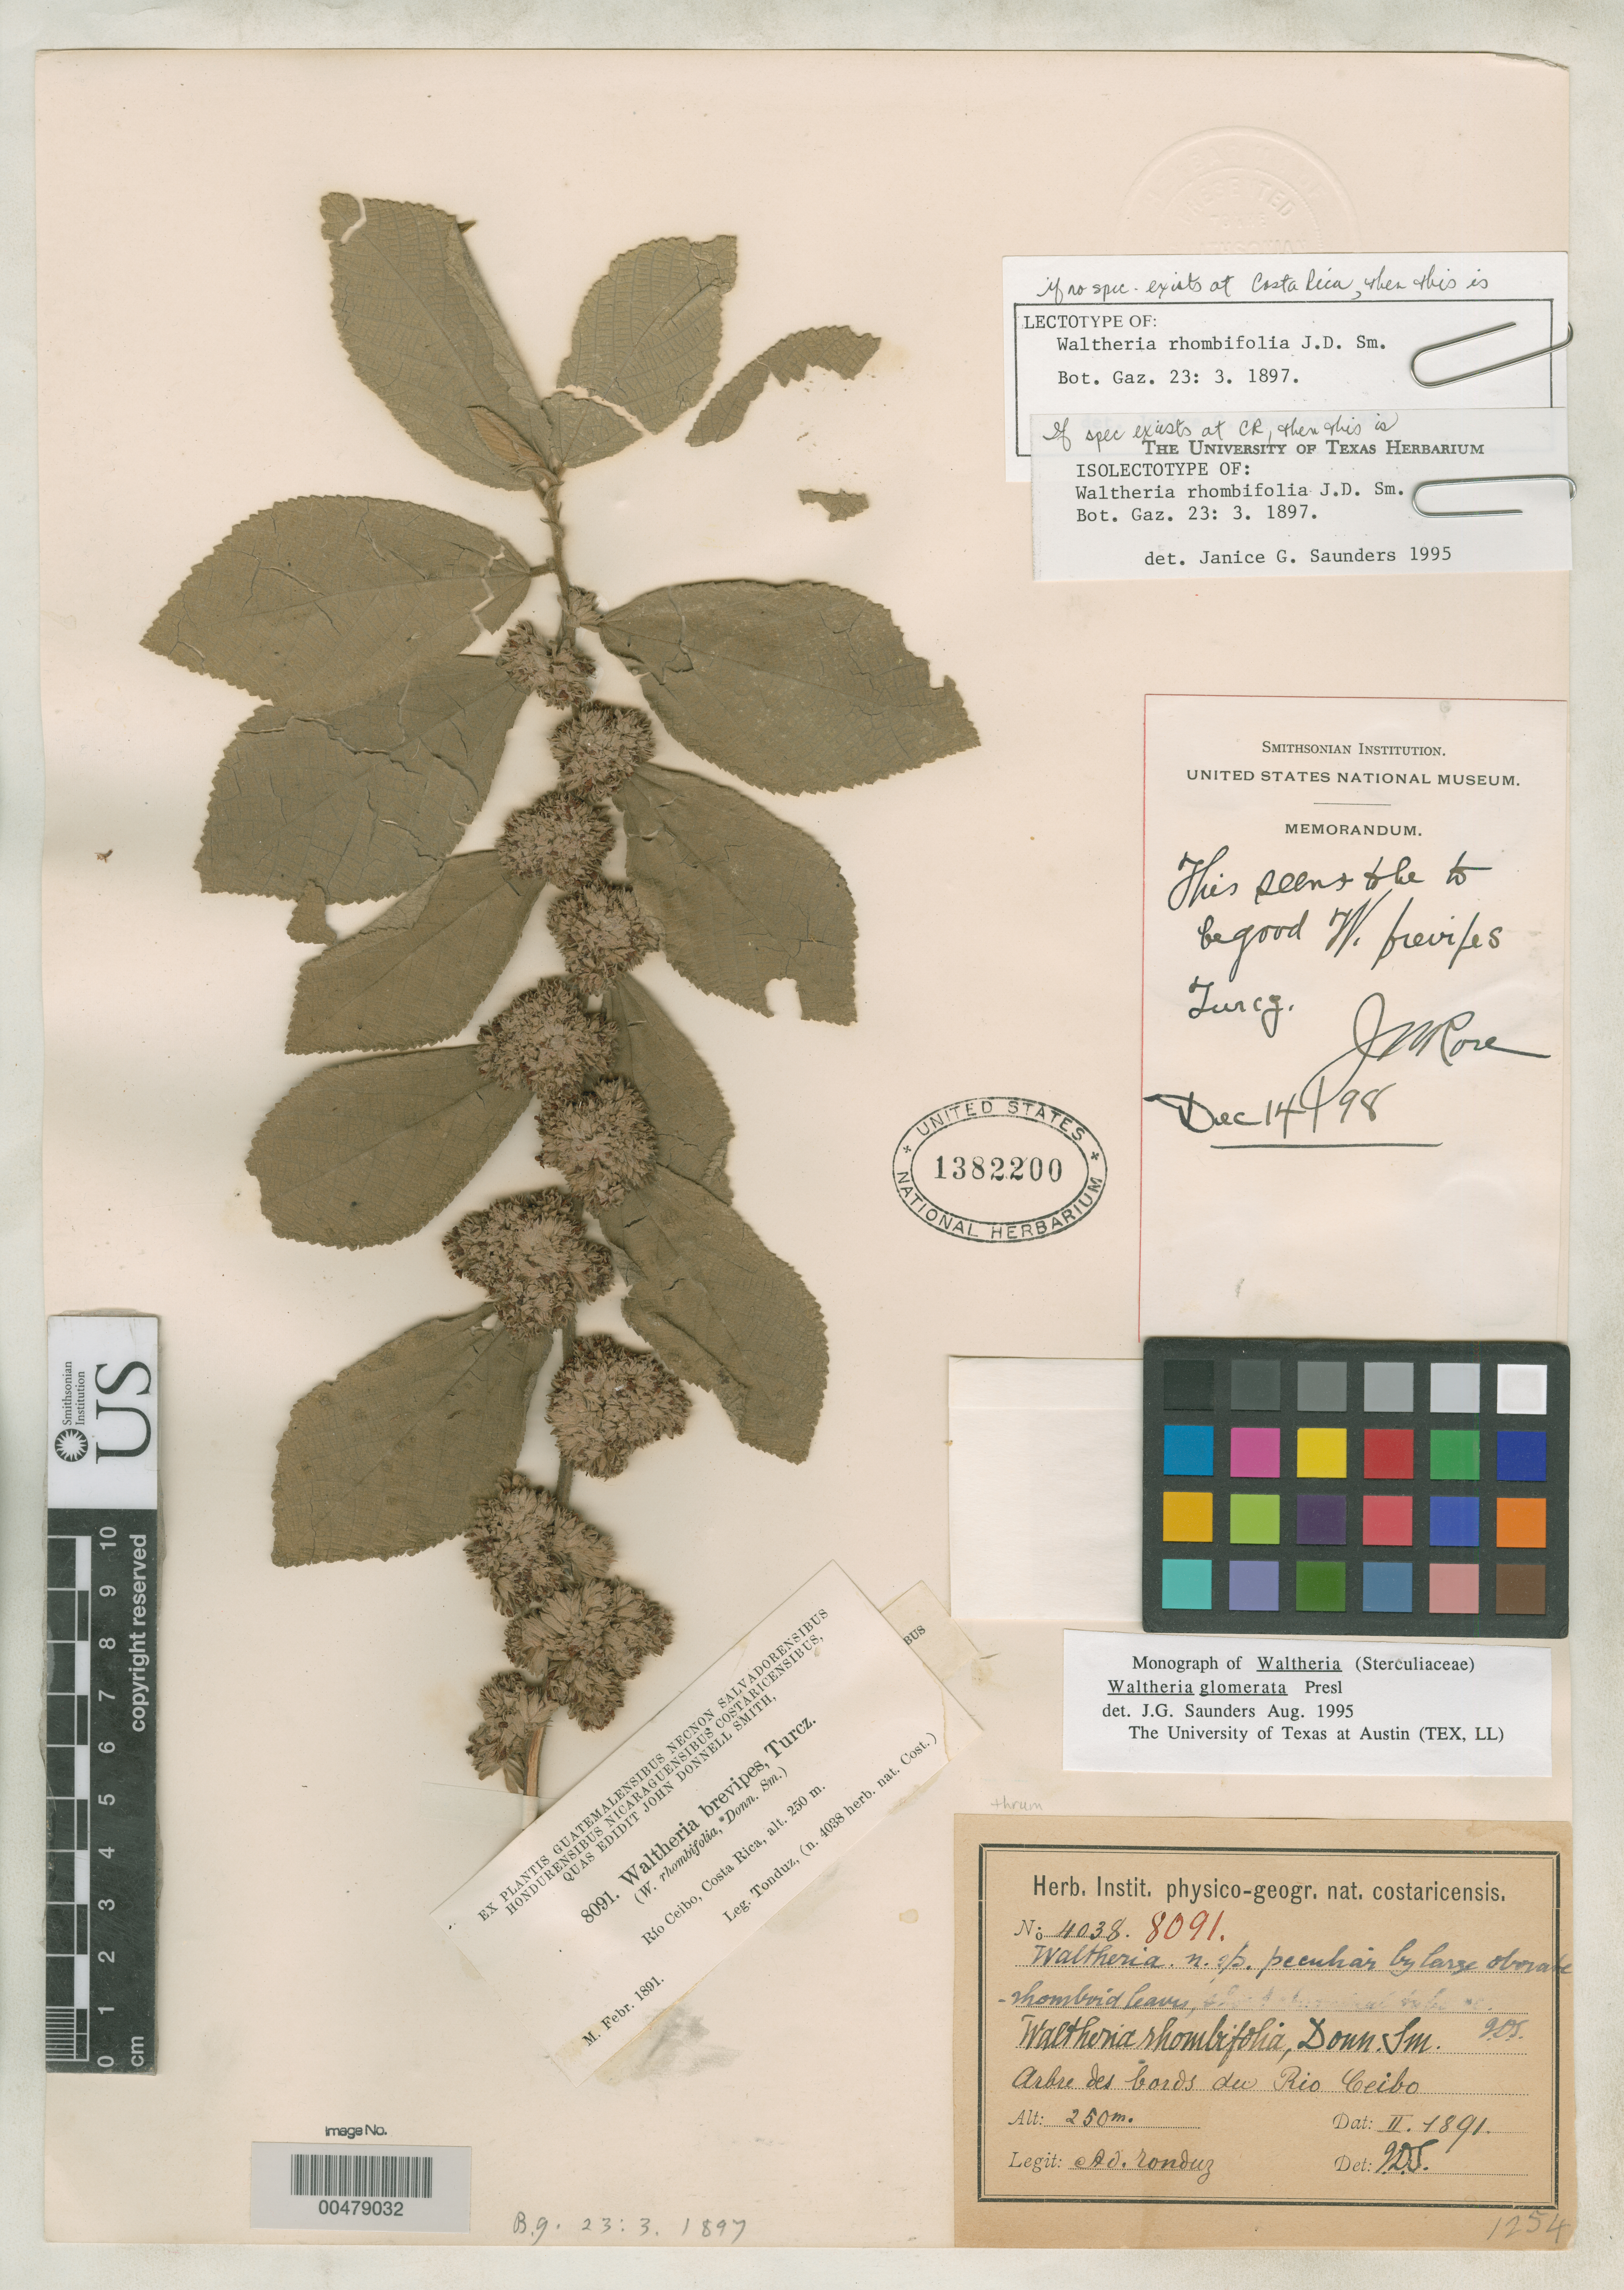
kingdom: Plantae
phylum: Tracheophyta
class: Magnoliopsida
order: Malvales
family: Malvaceae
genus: Waltheria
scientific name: Waltheria rhombifolia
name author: Donn. Sm.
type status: Lectotype; Syntype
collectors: A. Tonduz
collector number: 4038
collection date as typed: Feb 1891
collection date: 1891-02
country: Costa Rica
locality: Arbre des bords du Rio Ceibo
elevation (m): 250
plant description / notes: Two annotation labels (J.G. Saunders, 1995) temporarily attached pending lectotypification (apparently ined. as of April 2010).; Specimen ex John Donnell Smith herbarium.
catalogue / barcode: US 1382200